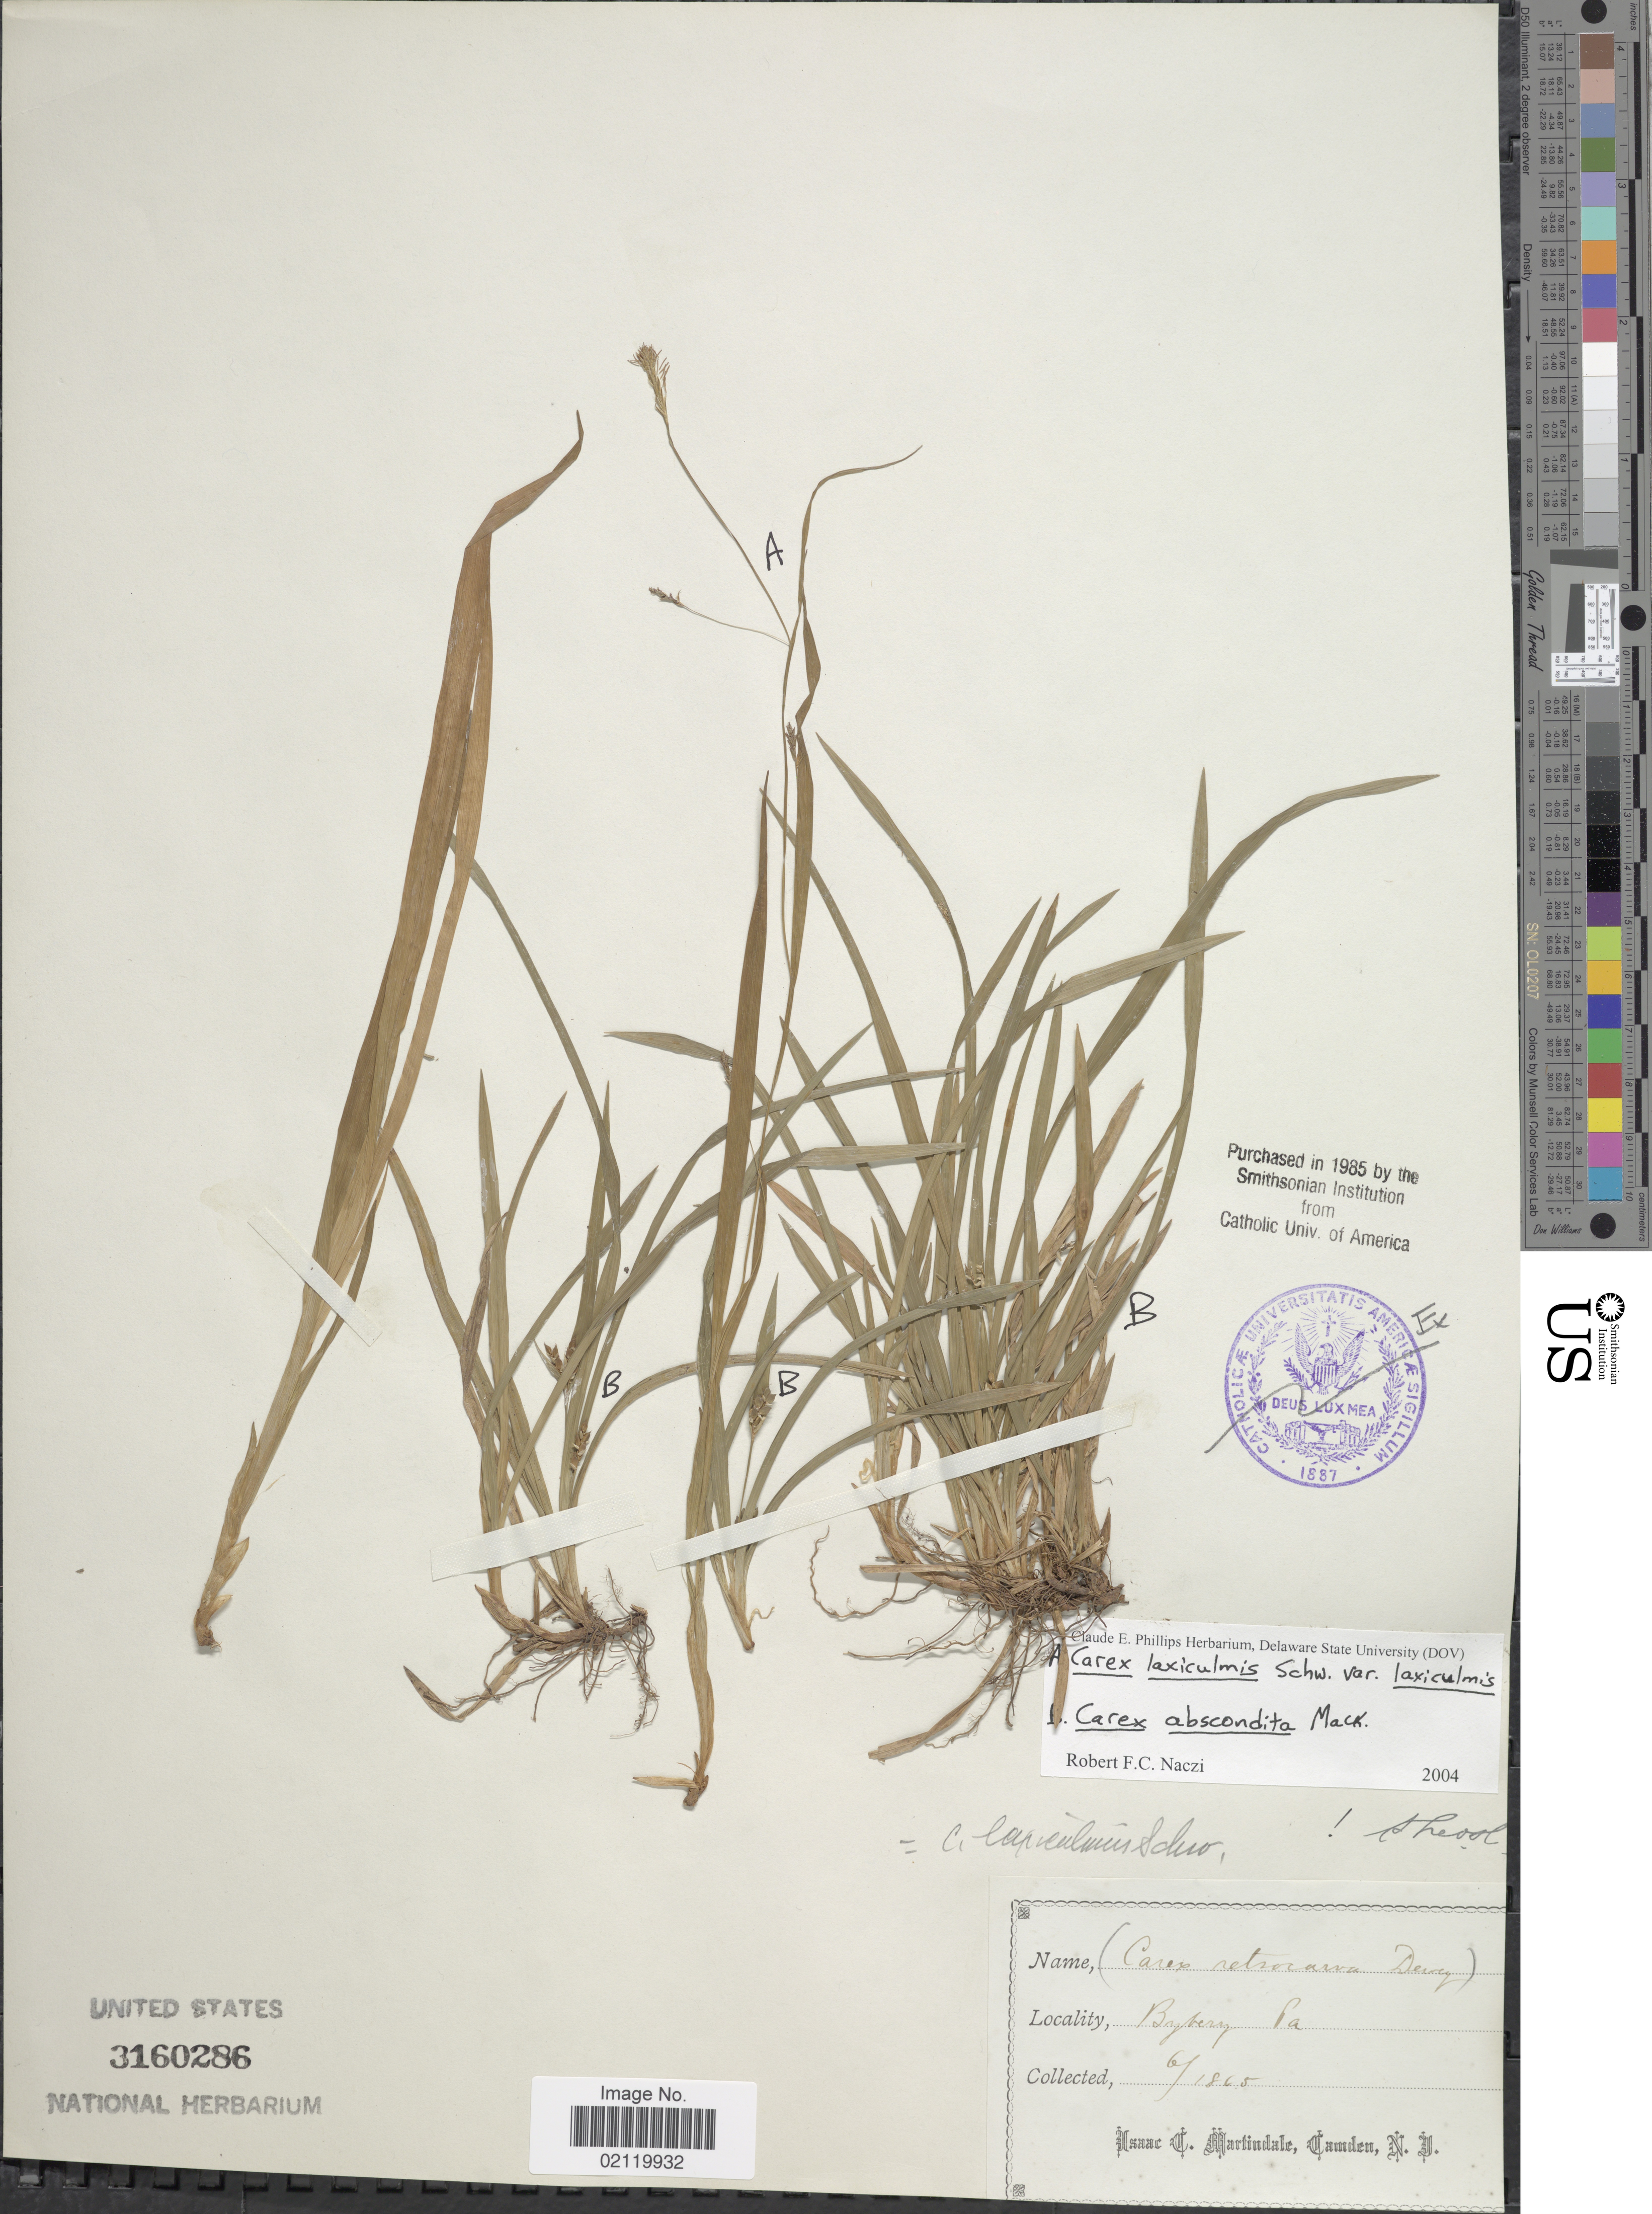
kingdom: Plantae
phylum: Tracheophyta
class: Liliopsida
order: Poales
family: Cyperaceae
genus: Carex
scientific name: Carex laxiculmis var. laxiculmis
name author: Schwein.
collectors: I. C. Martindale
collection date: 1805-06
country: United States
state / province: Pennsylvania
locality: Byberry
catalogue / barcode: US 3160286